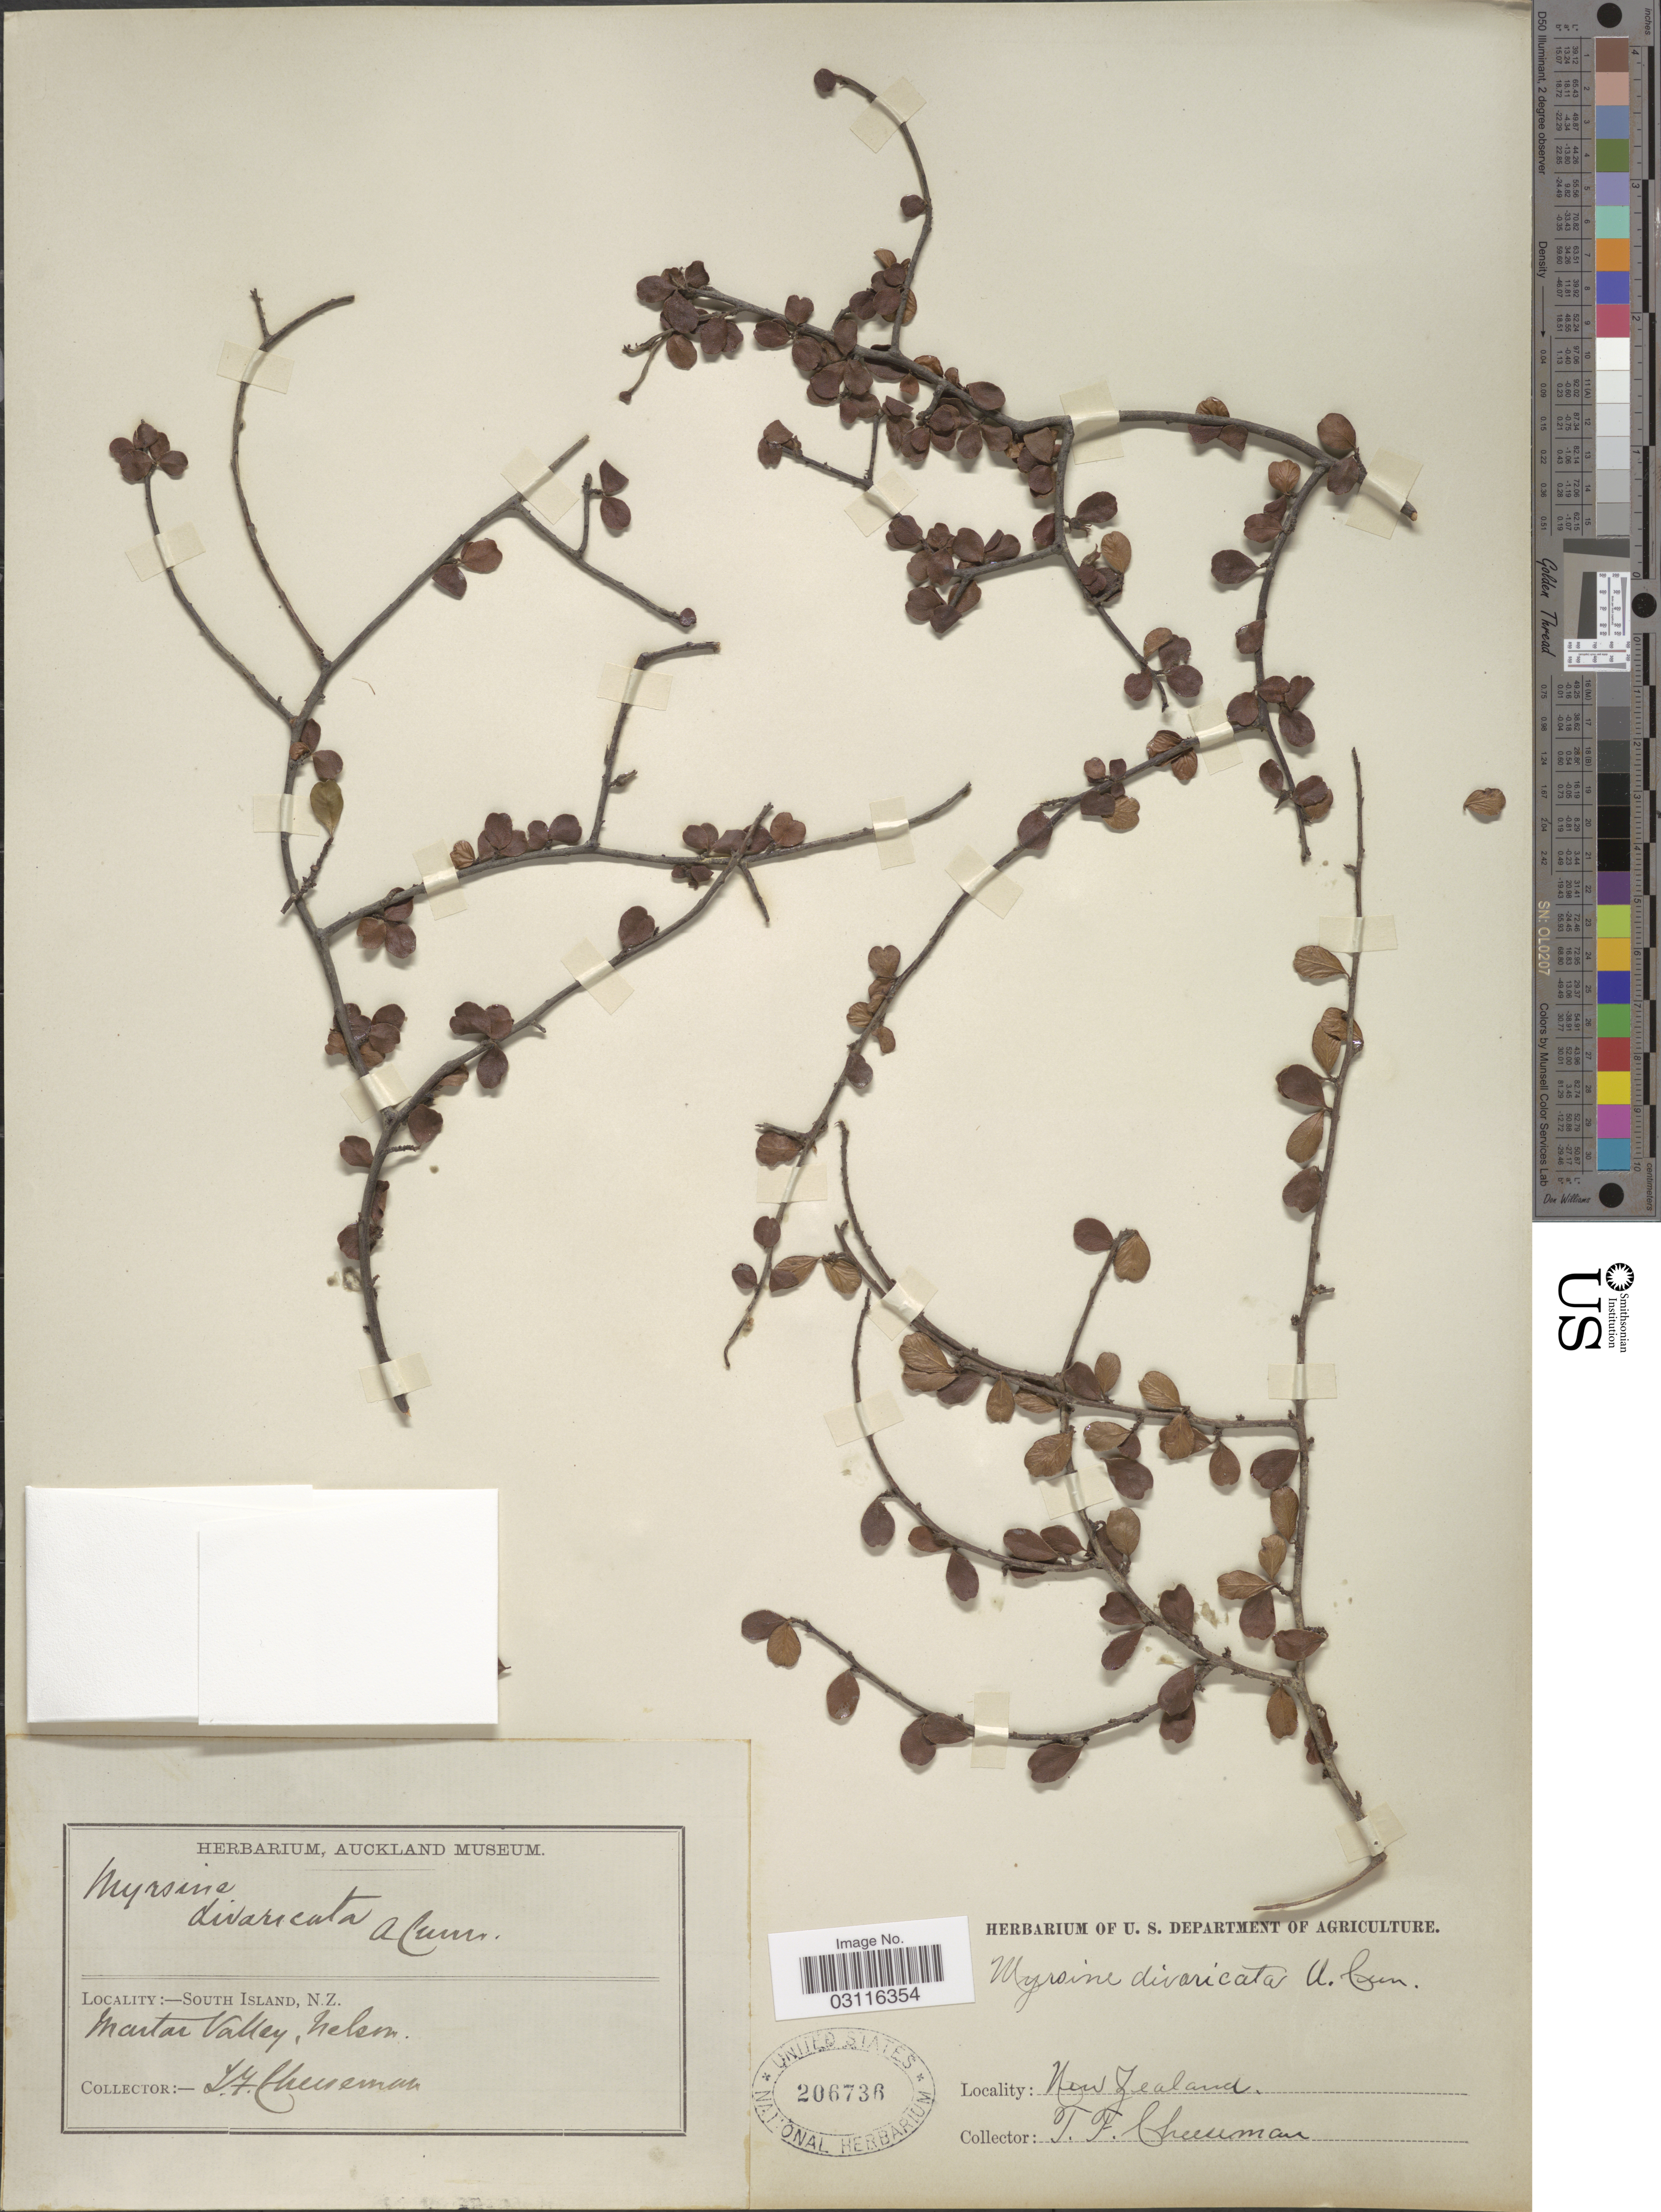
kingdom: Plantae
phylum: Tracheophyta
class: Magnoliopsida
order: Ericales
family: Primulaceae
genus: Suttonia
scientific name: Suttonia divaricata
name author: Hook. f.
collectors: T. F. Cheeseman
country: New Zealand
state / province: Nelson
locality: South Island, N. Z. Maitai Valley, Nelson.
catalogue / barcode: US 206736